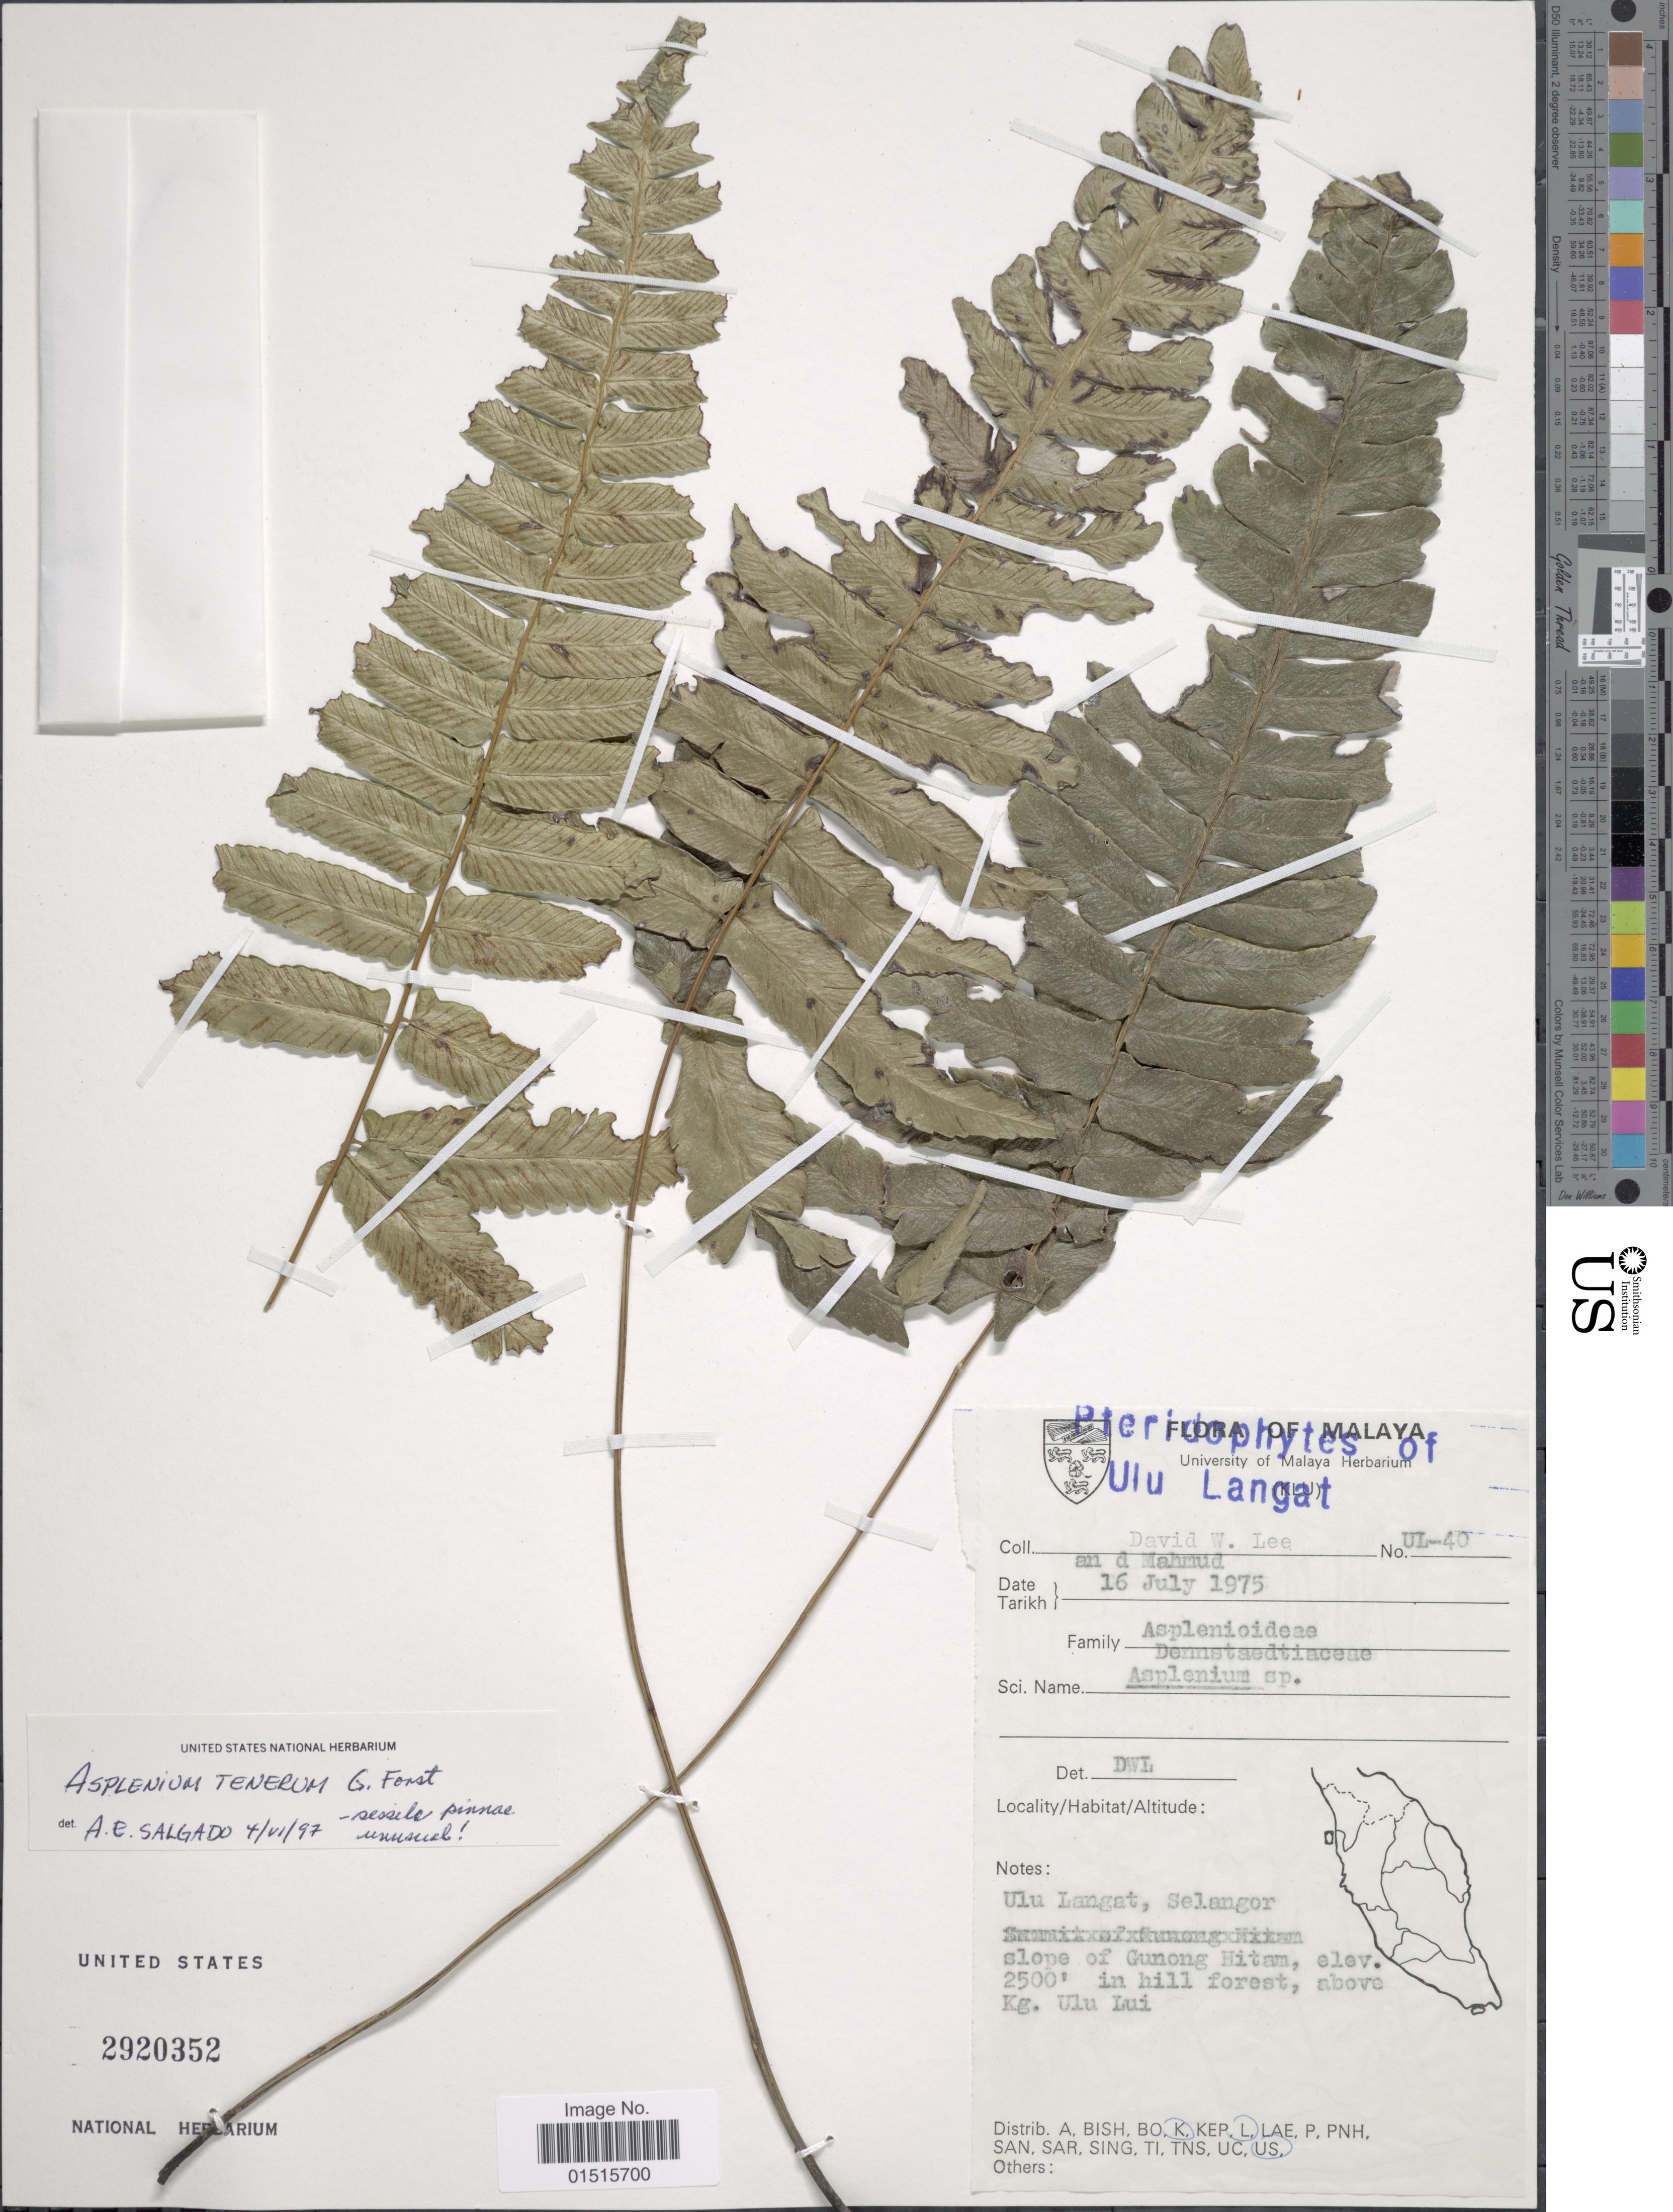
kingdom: Plantae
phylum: Tracheophyta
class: Polypodiopsida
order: Polypodiales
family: Aspleniaceae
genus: Asplenium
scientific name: Asplenium tenerum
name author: G. Forst.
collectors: D. Lee & -. Mahmud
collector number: UL-40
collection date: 1975-07-16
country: Malaysia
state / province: Selangor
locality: Slope of Gunong Hitam, in hill forest, above Kg. Ulu Lui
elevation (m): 762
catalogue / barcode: US 2920352